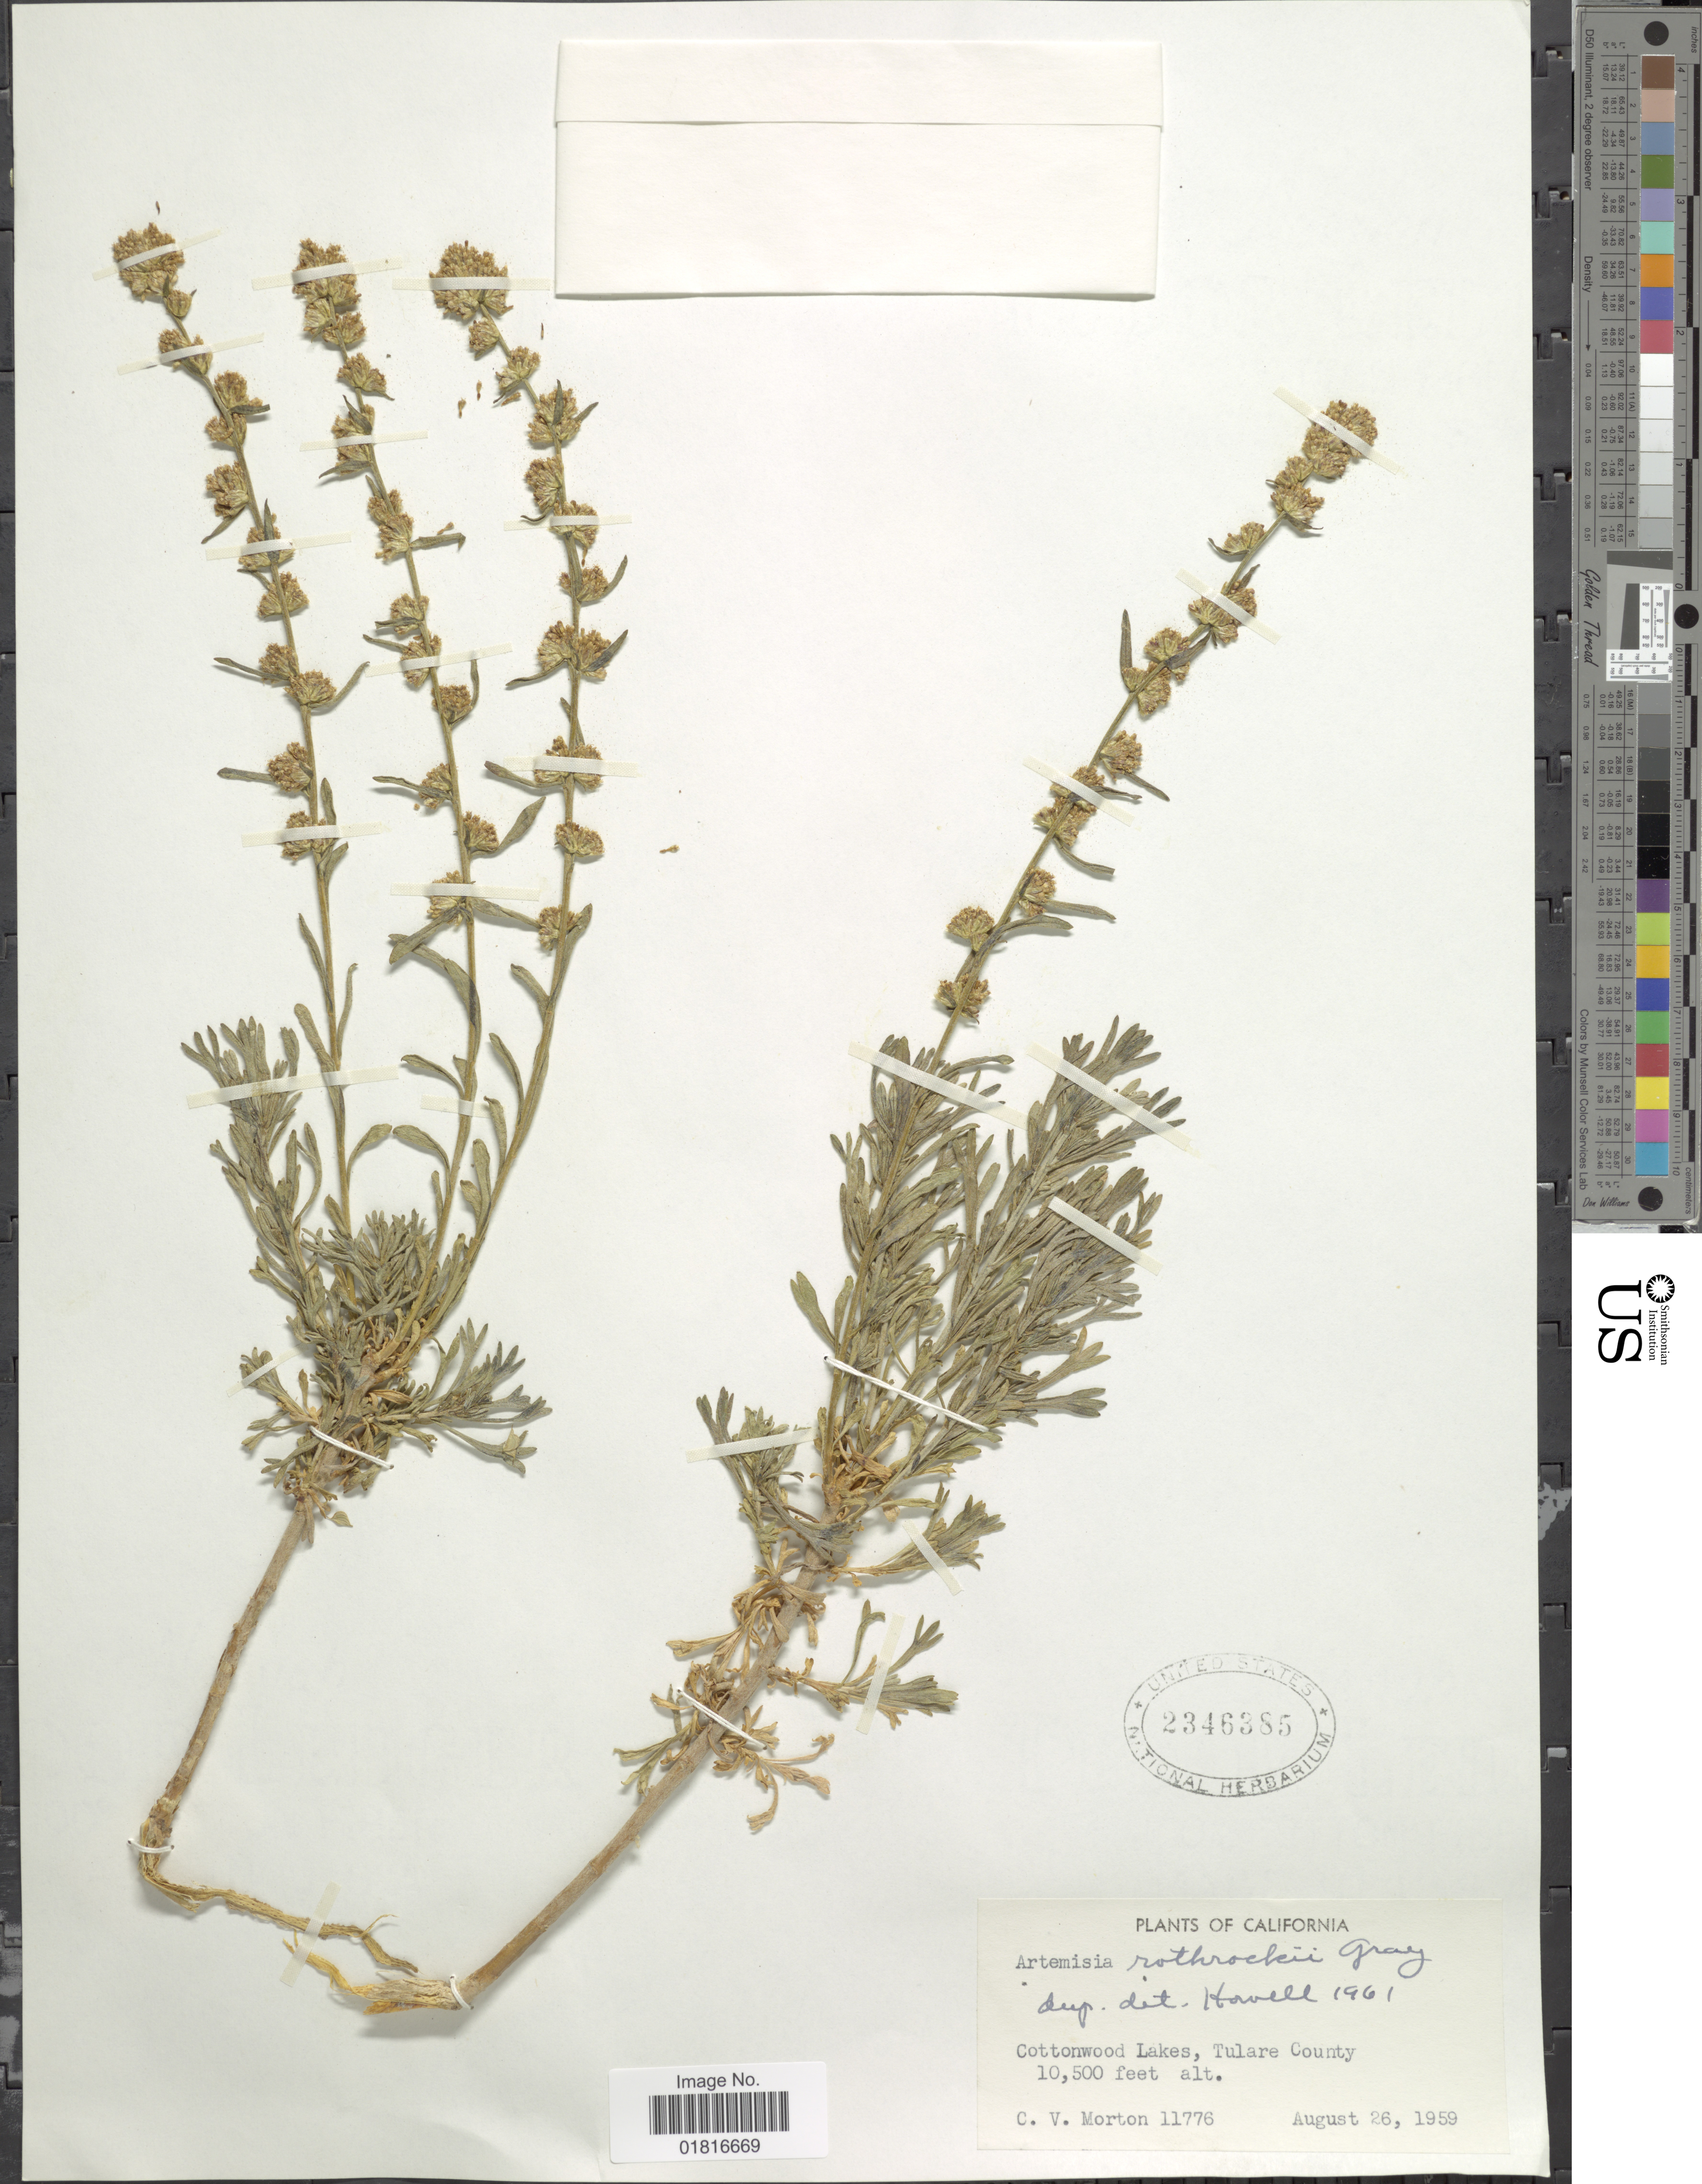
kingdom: Plantae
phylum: Tracheophyta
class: Magnoliopsida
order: Asterales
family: Asteraceae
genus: Artemisia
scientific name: Artemisia rothrockii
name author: A. Gray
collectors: C. V. Morton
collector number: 11776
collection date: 1959-08-26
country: United States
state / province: California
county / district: Tulare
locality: Cottonwood Lakes, Tulare County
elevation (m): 3200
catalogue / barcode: US 2346385